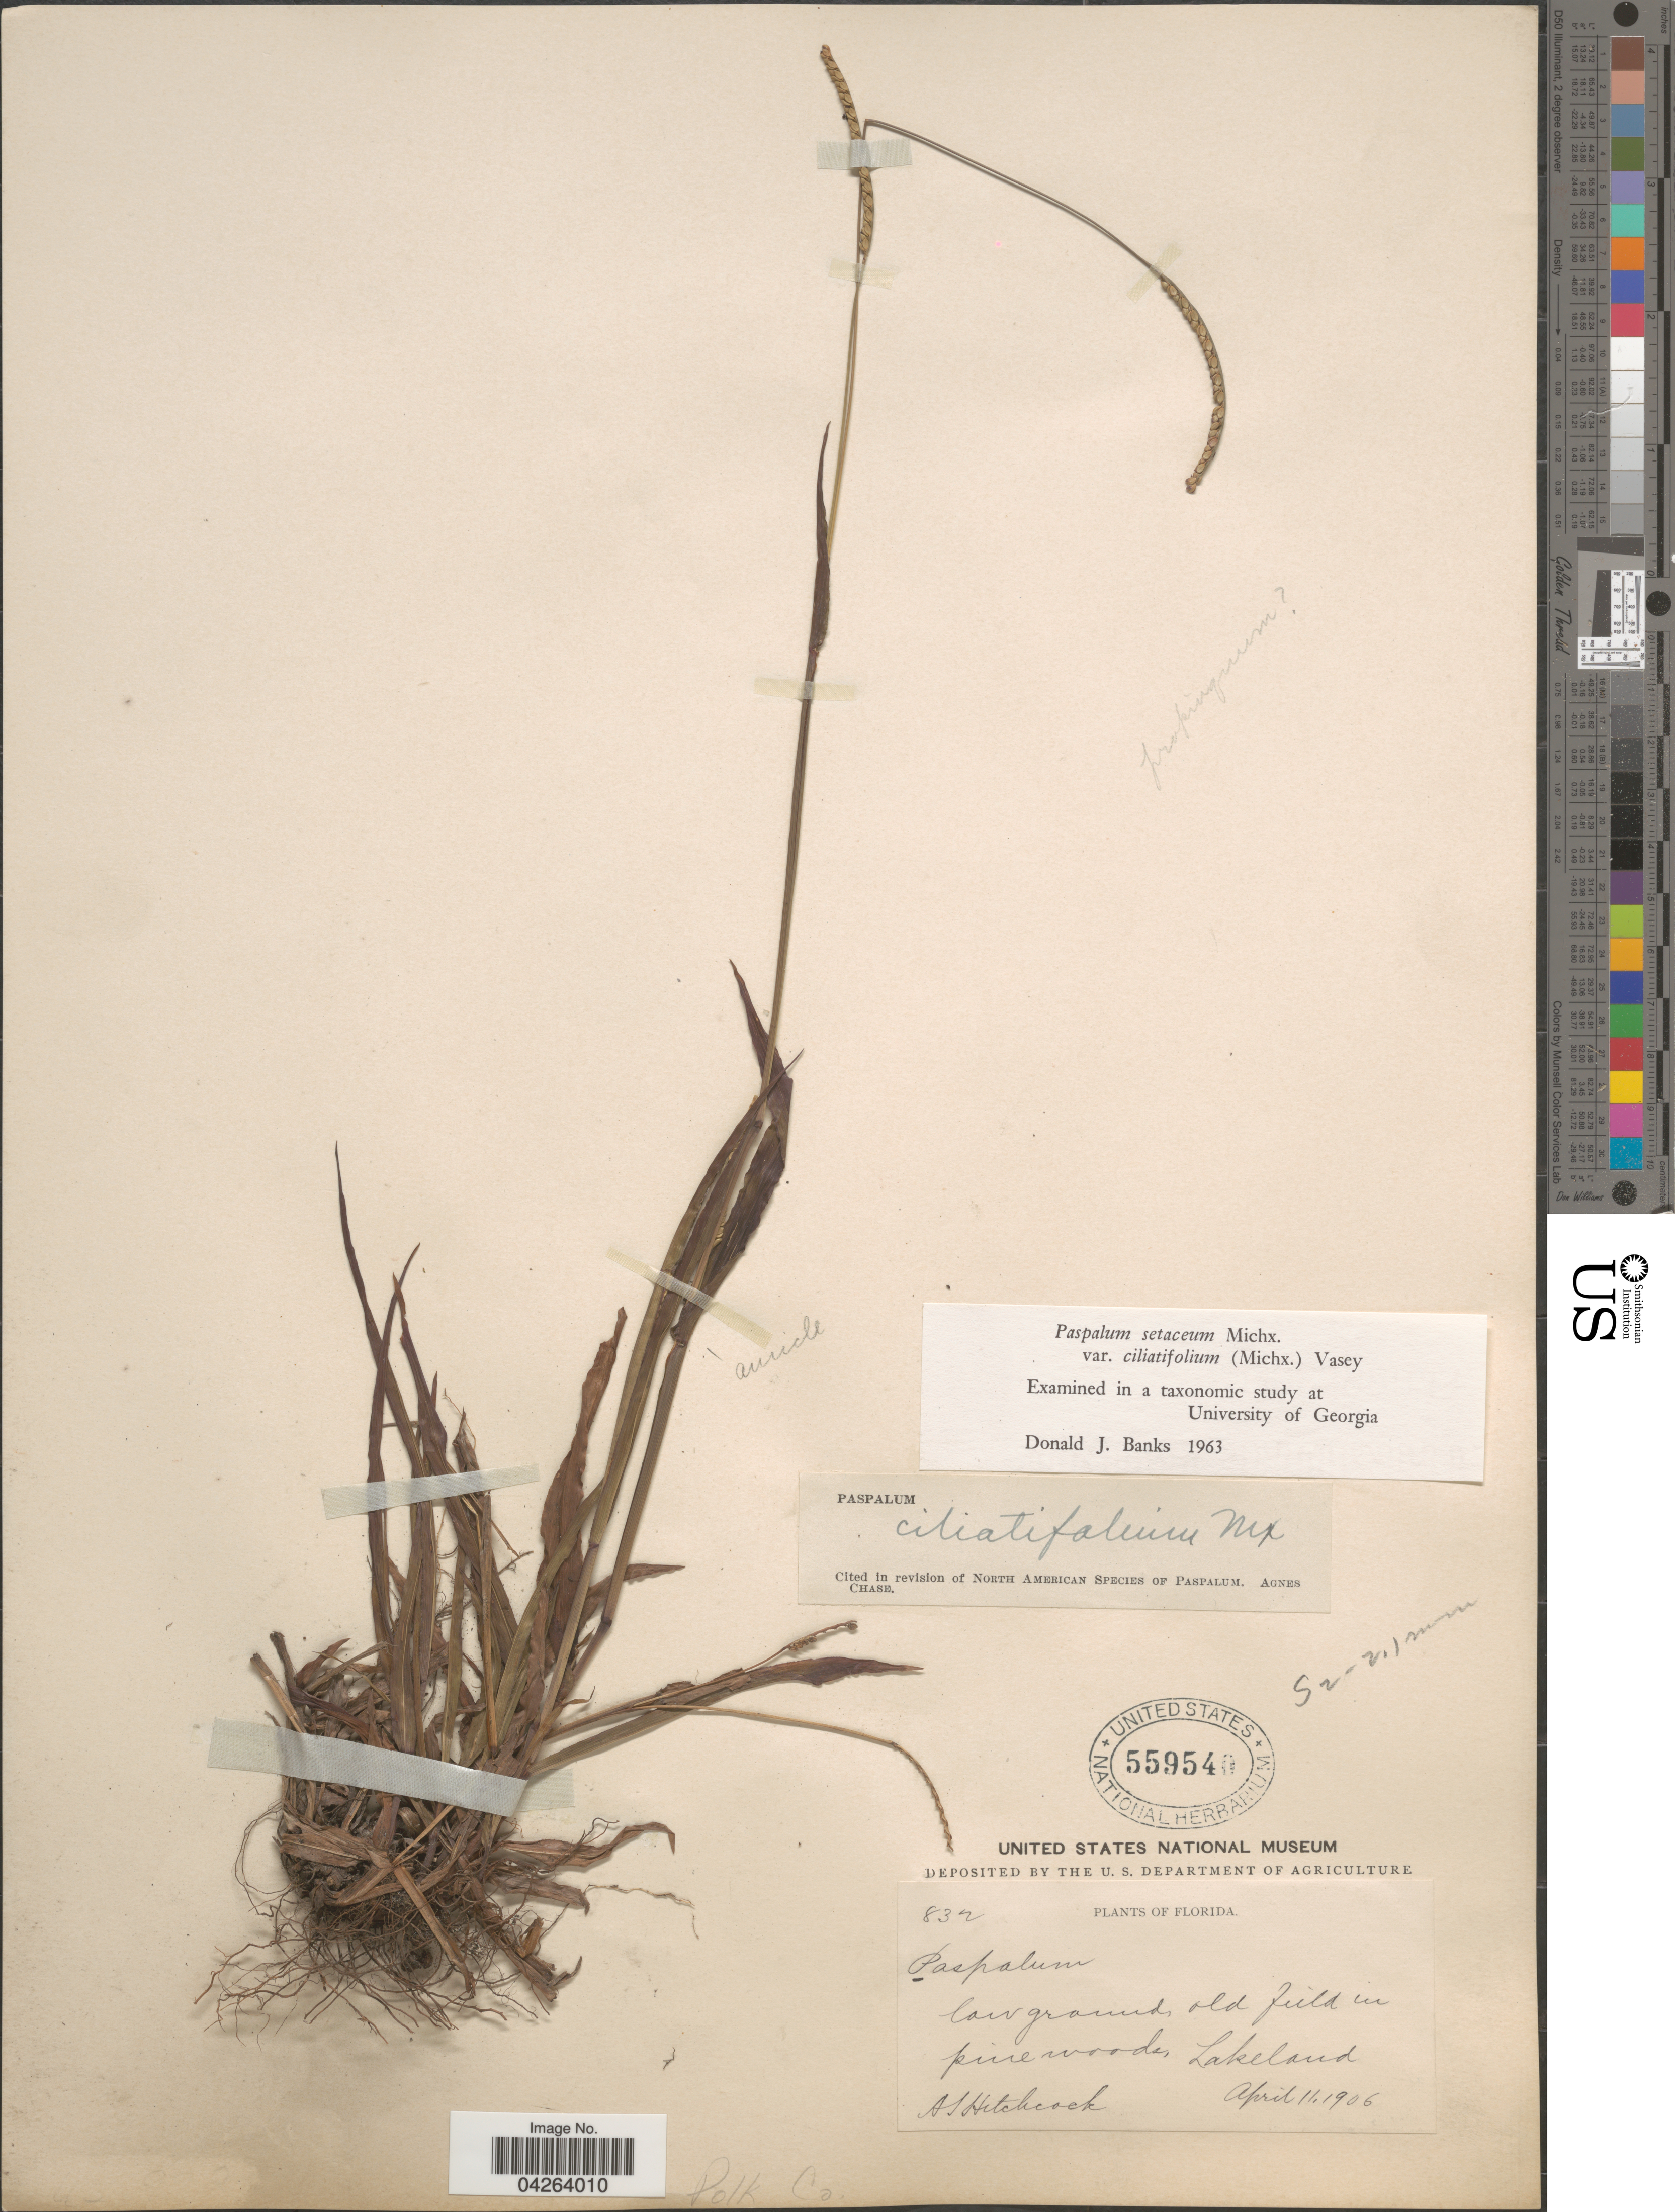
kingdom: Plantae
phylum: Tracheophyta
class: Liliopsida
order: Poales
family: Poaceae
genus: Paspalum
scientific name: Paspalum setaceum var. ciliatifolium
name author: (Michx.) Vasey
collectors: A. S. Hitchcock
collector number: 832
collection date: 1906-04-11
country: United States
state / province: Florida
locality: Low ground, old field in pine woods, Lakeland. Polk Co.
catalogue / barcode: US 559540